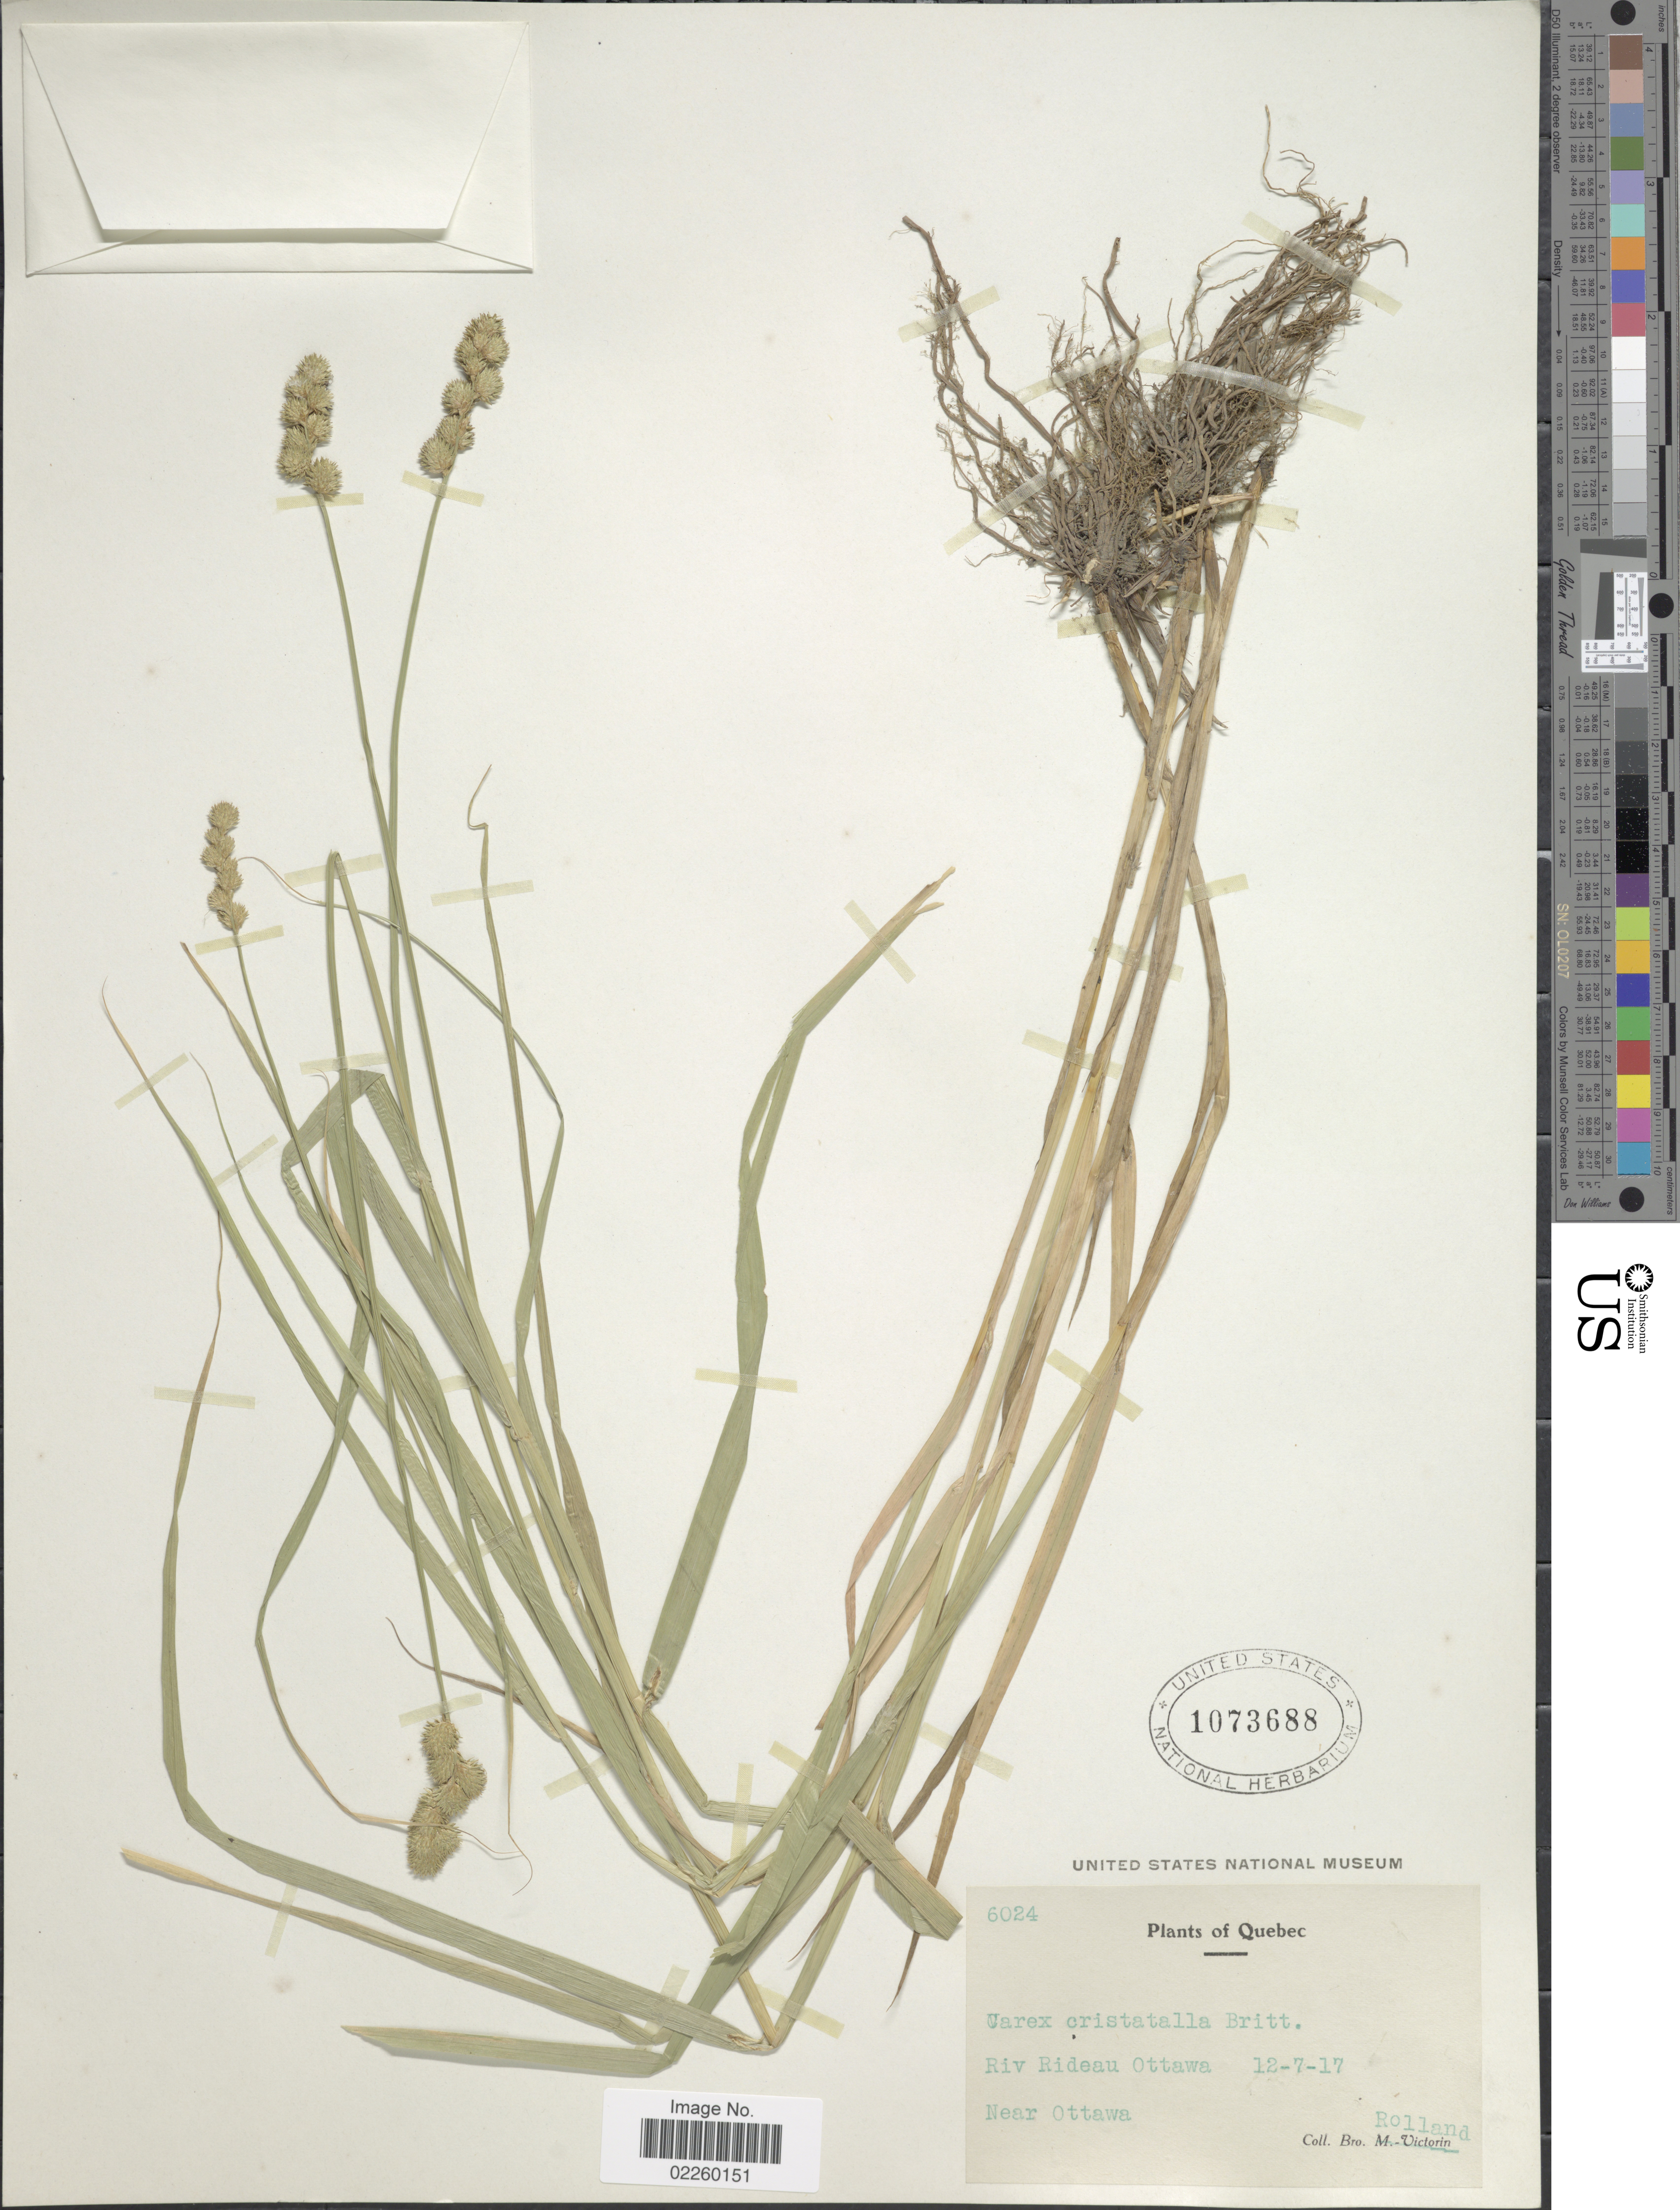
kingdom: Plantae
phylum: Tracheophyta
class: Liliopsida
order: Poales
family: Cyperaceae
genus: Carex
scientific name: Carex cristatella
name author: Britton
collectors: B. Rolland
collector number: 6024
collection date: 1917-07-12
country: Canada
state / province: Quebec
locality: Riv Rideau Ottawa. Near Ottawa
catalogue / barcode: US 1073688